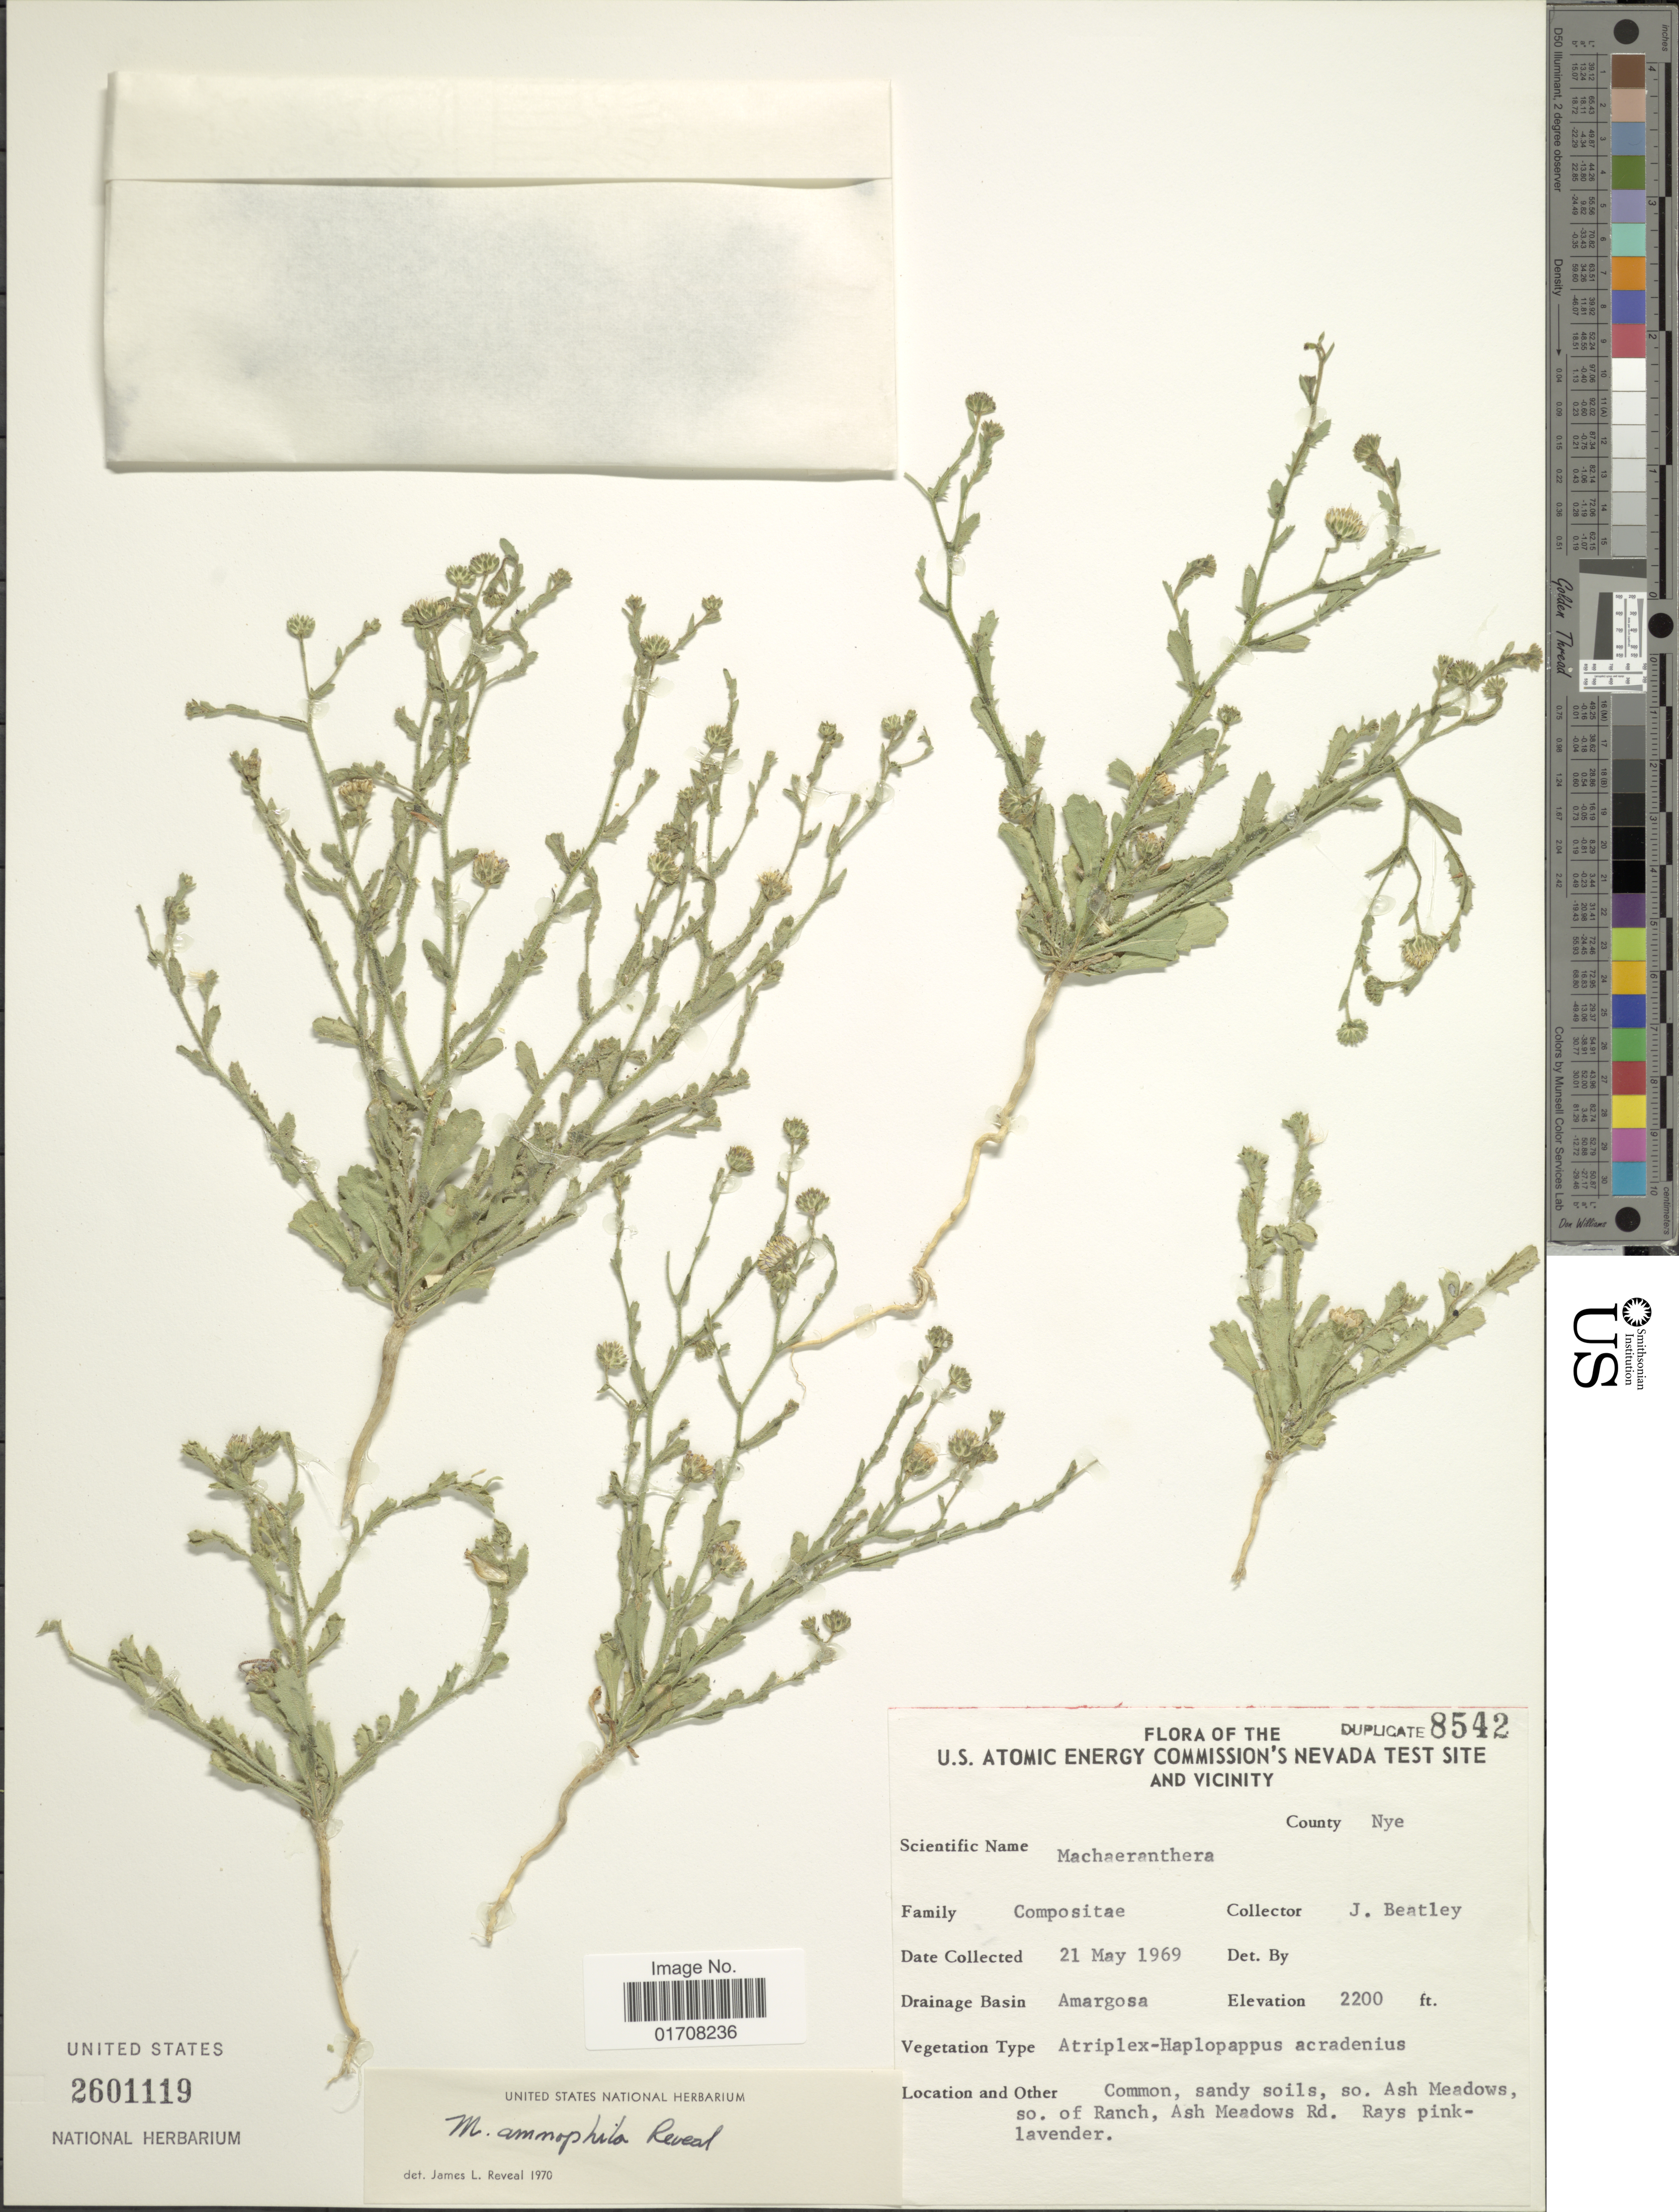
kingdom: Plantae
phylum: Tracheophyta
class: Magnoliopsida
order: Asterales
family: Asteraceae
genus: Machaeranthera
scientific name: Machaeranthera ammophila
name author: Reveal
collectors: J. C. Beatley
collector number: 8542?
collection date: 1969-05-21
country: United States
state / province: Nevada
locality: U. S. Atomic Energy Commission's Nevada Test Sie and Vicinity, County Nye, Drainage Basin Amargosa, so. Ash Meadows, so. of Ranch, Ash Meadows Rd.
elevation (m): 671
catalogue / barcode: US 2601119